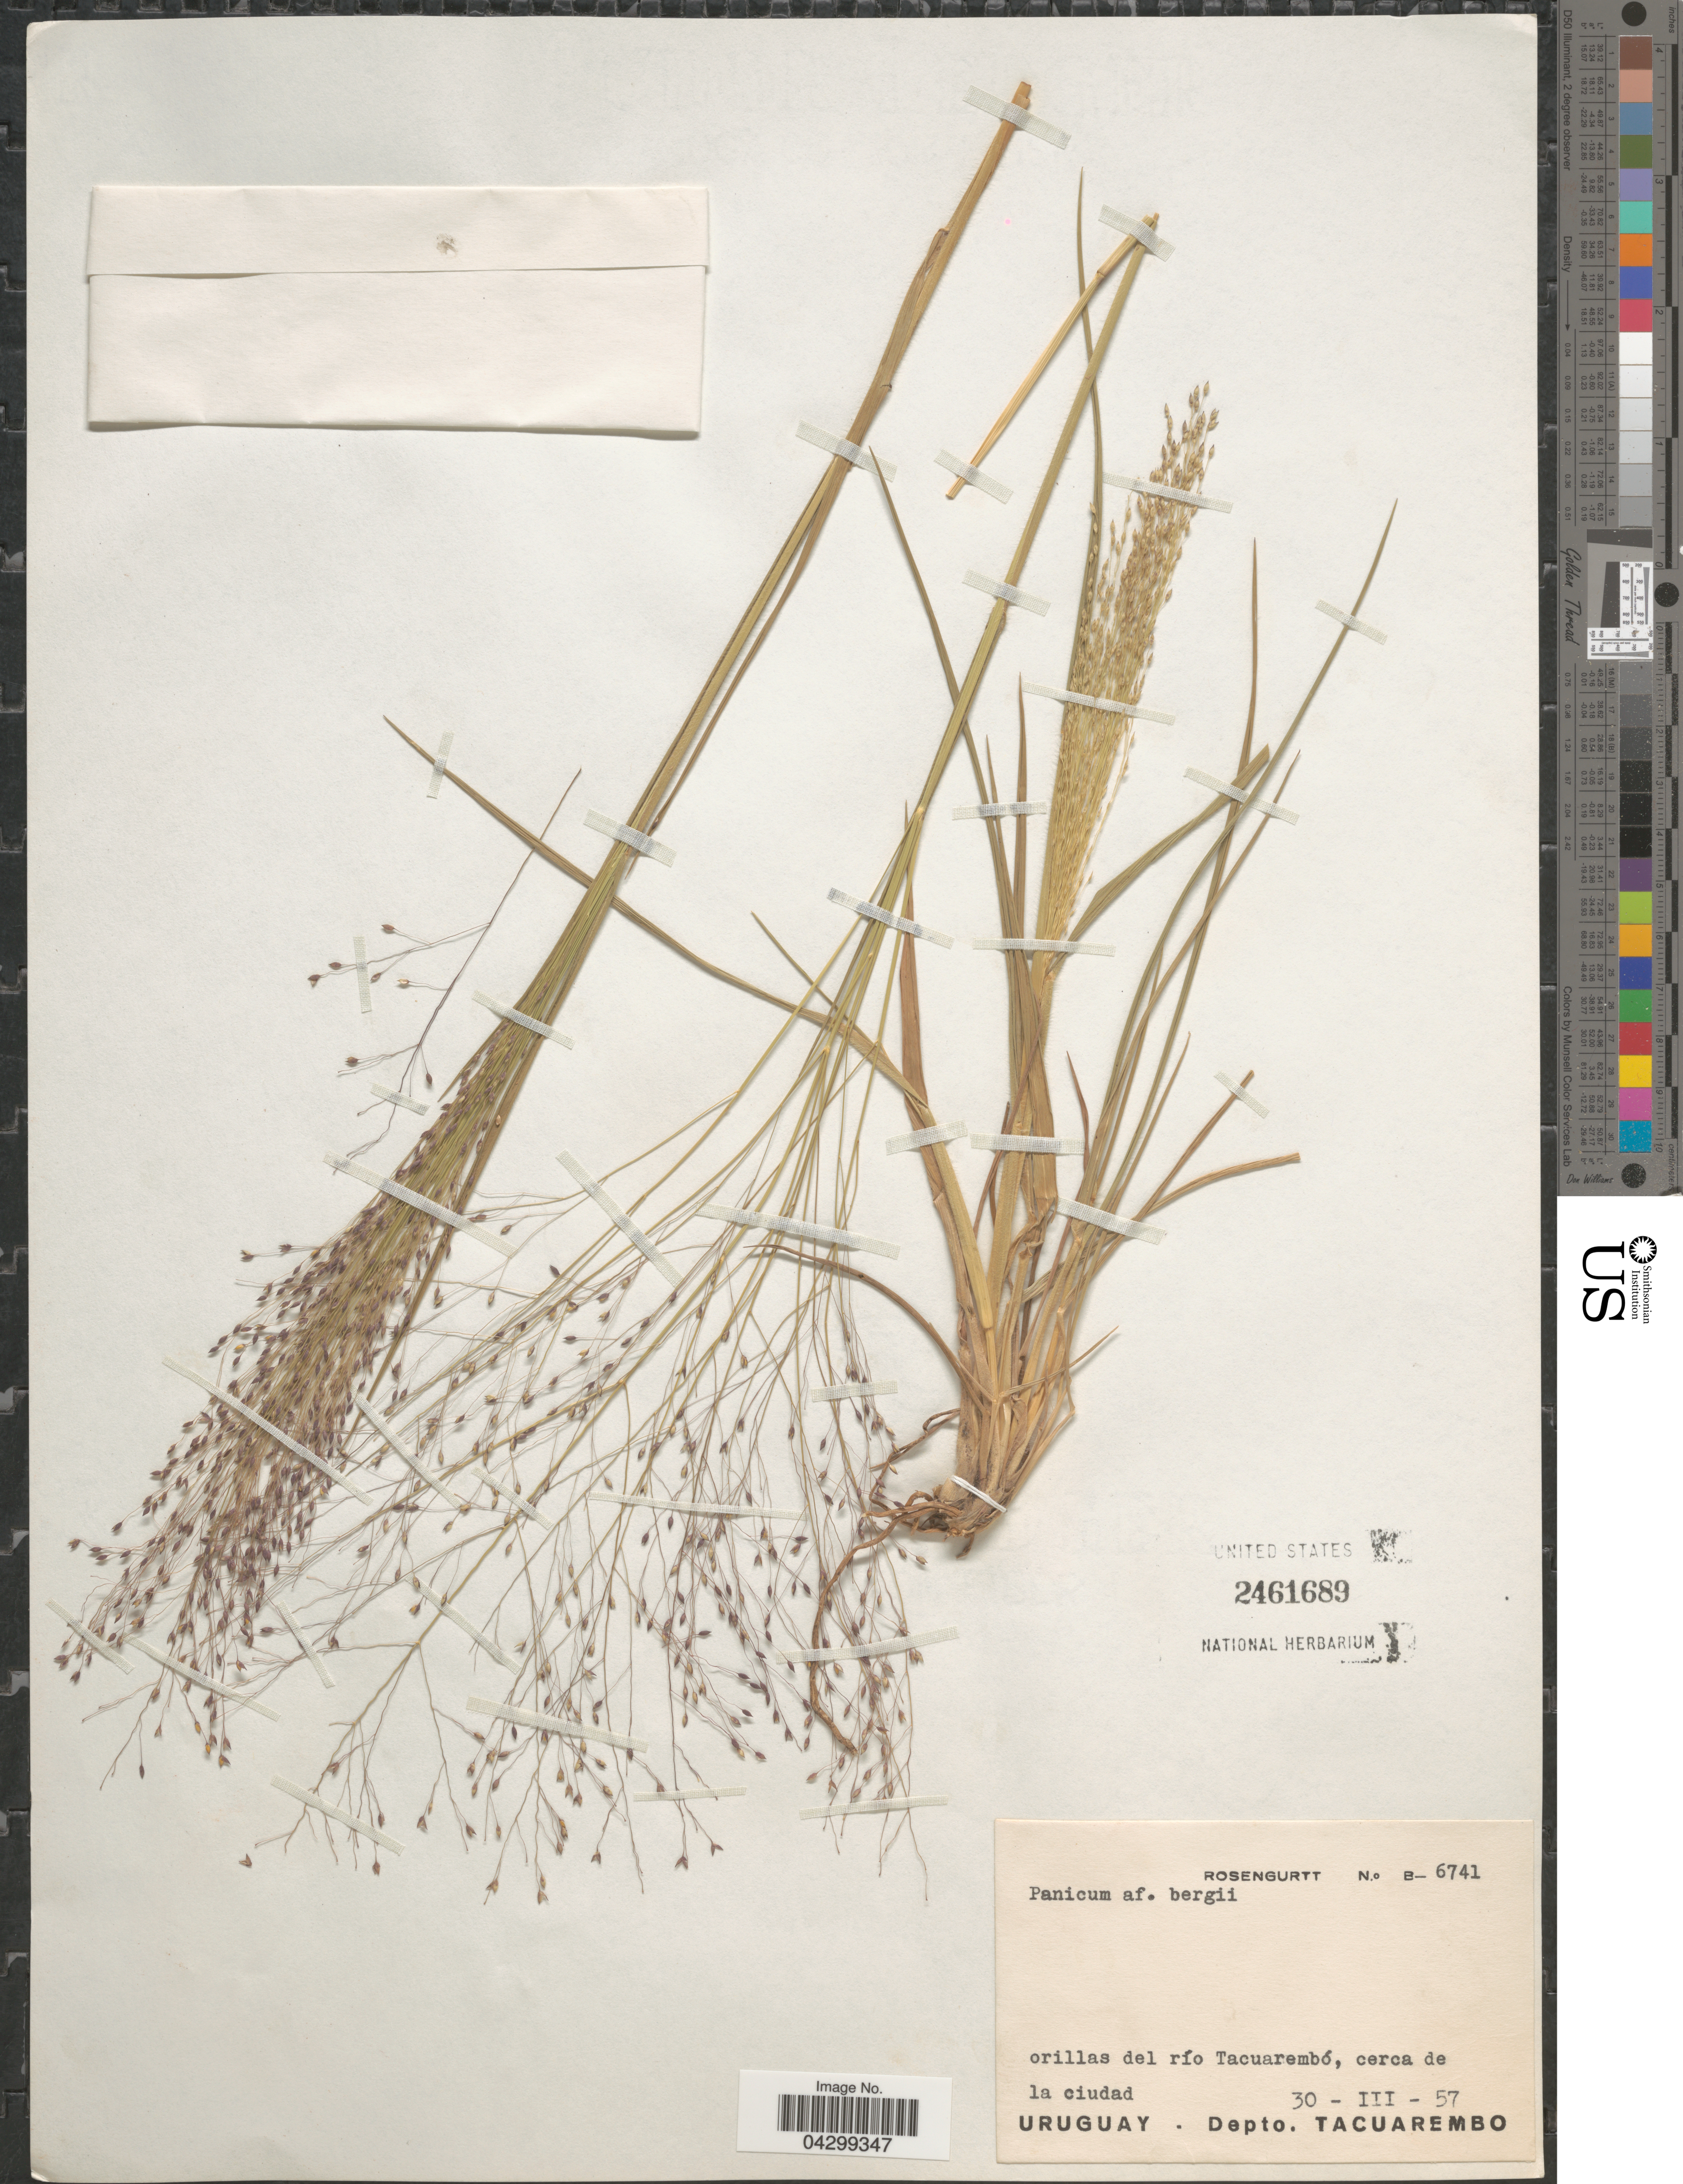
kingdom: Plantae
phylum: Tracheophyta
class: Liliopsida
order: Poales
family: Poaceae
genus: Panicum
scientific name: Panicum bergii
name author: Arechav.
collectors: Rosengurtt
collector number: B-6741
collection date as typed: Transcribed d/m/y: 30/3/57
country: Uruguay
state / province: Tacuarembó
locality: Orillas del río Tacuarembó, cerca de la ciudad. Depto. Tacuarembo.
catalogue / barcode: US 2461689